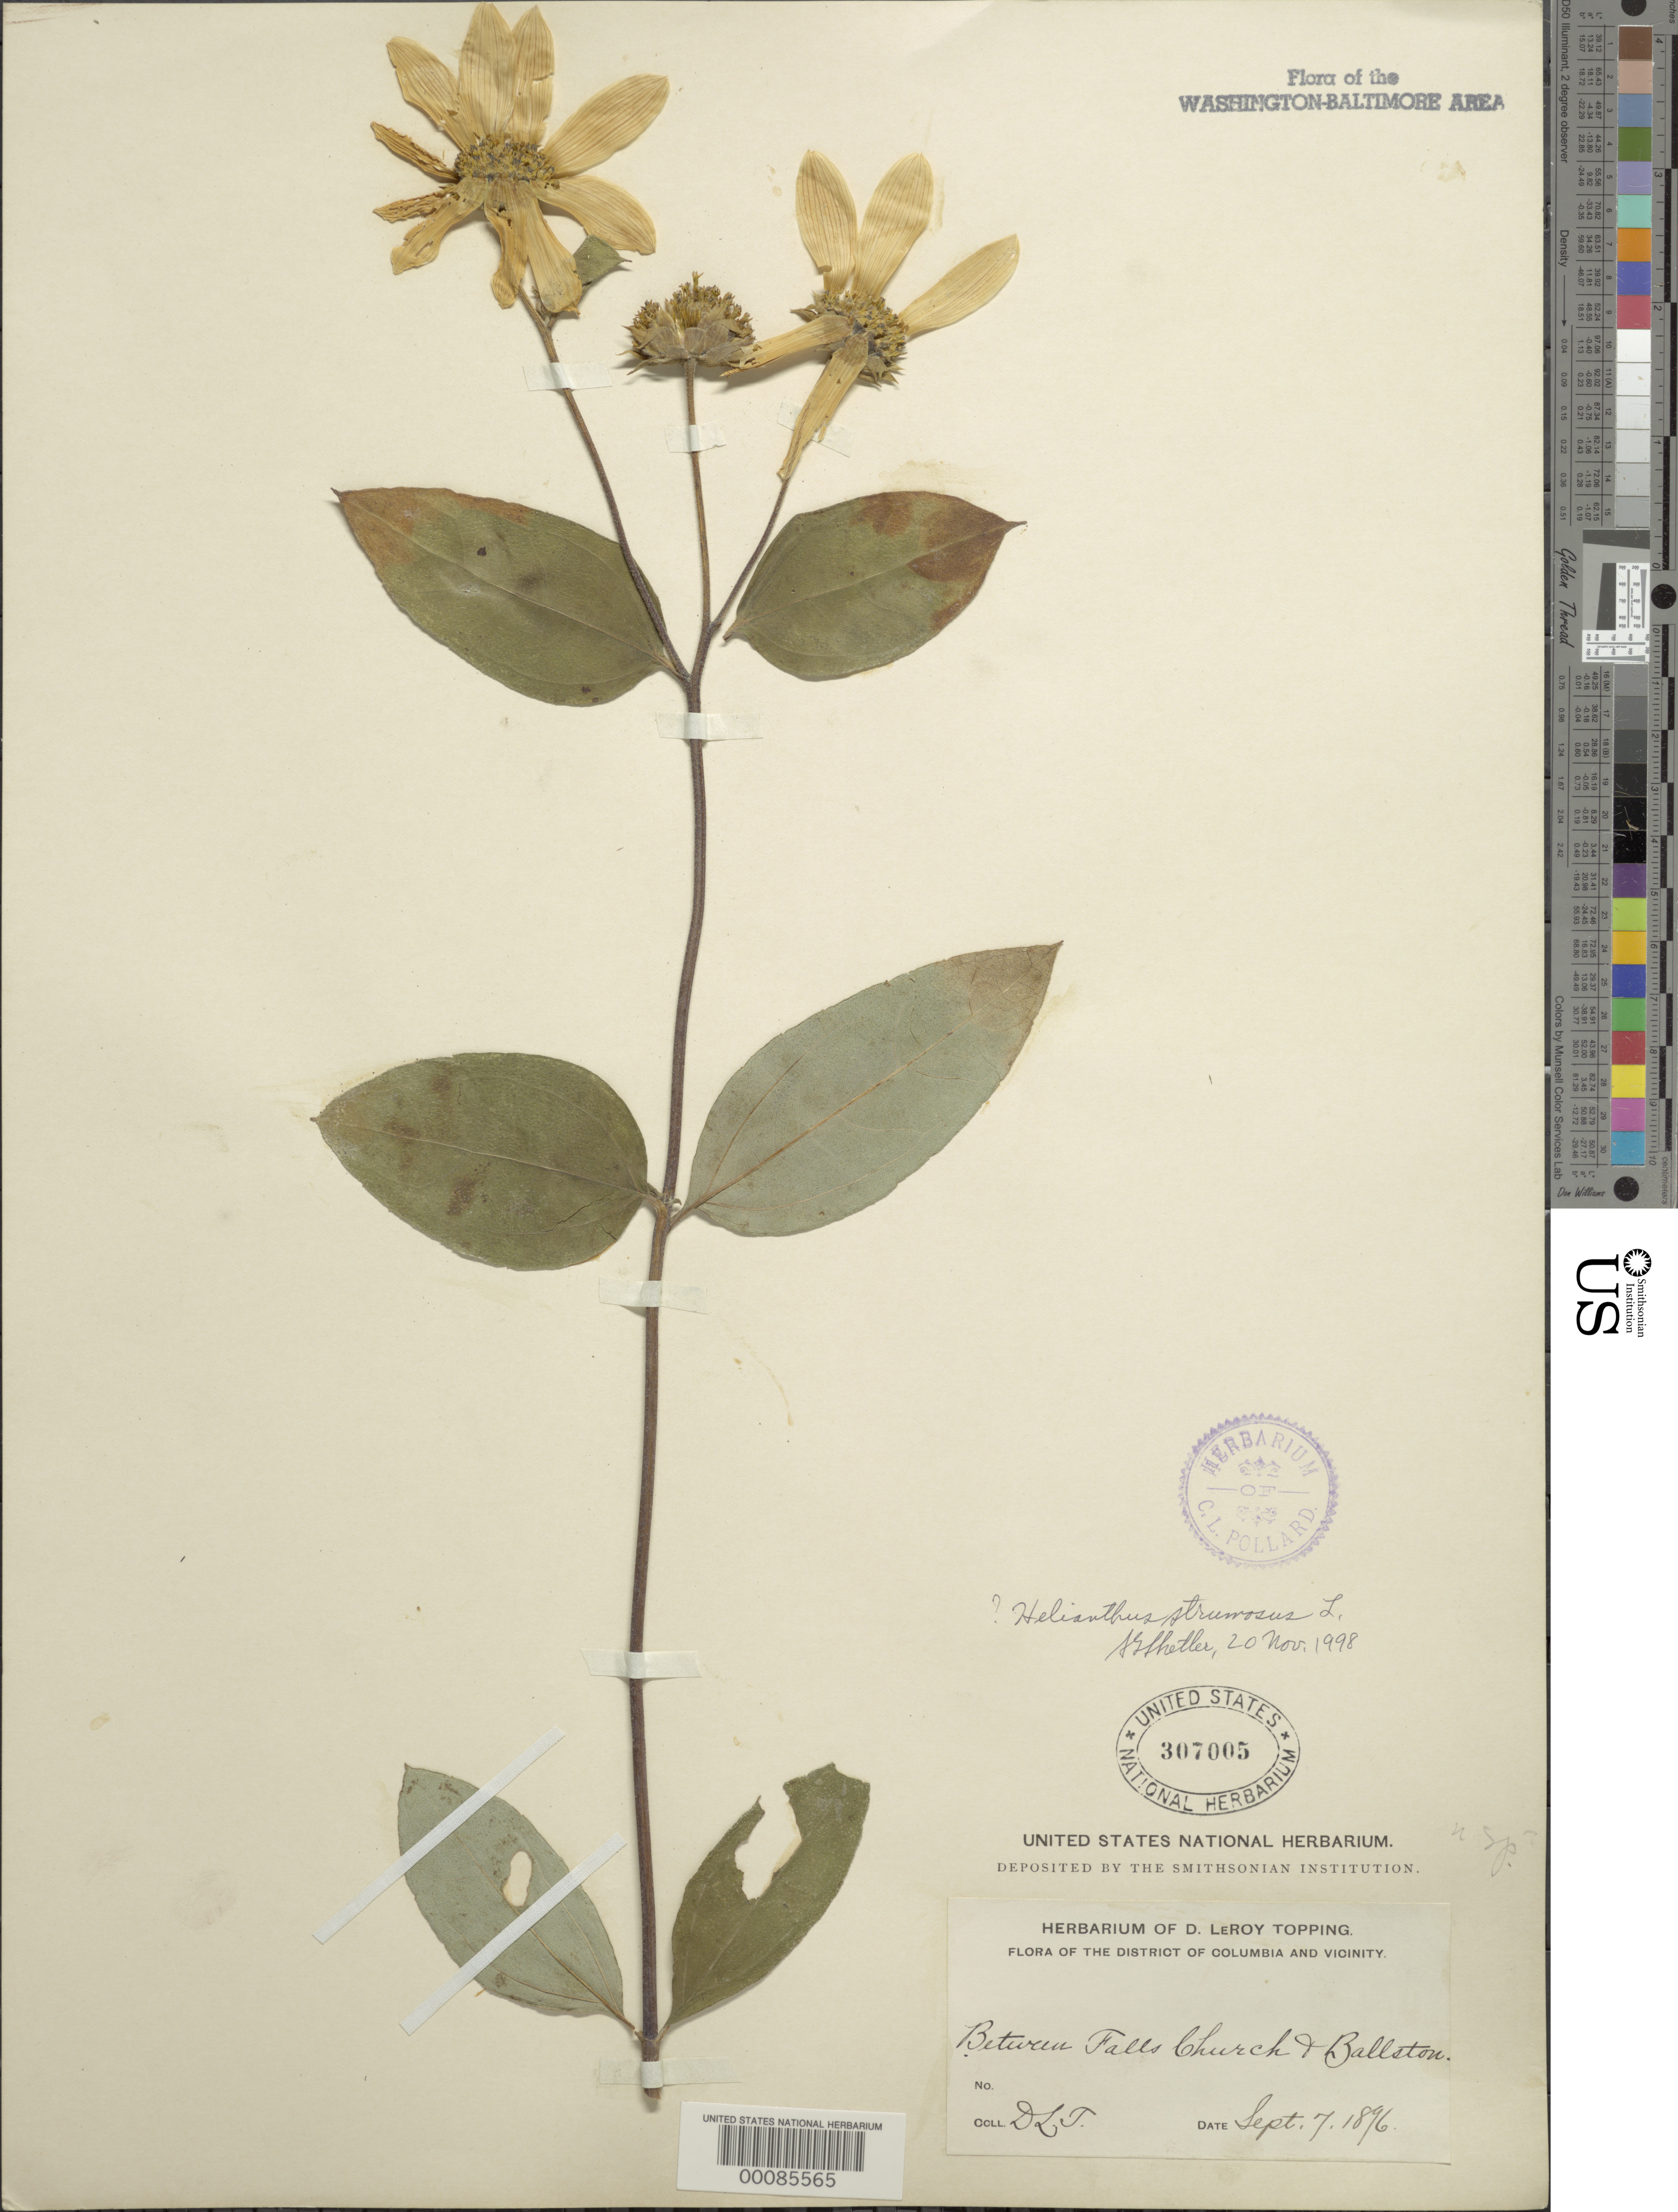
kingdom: Plantae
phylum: Tracheophyta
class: Magnoliopsida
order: Asterales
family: Asteraceae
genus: Helianthus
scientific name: Helianthus strumosus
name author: L.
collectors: D. L. Topping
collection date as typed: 07 Sep 1896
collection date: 1896-09-07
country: United States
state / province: Virginia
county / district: Arlington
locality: between Falls Church and Ballston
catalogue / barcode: US 307005